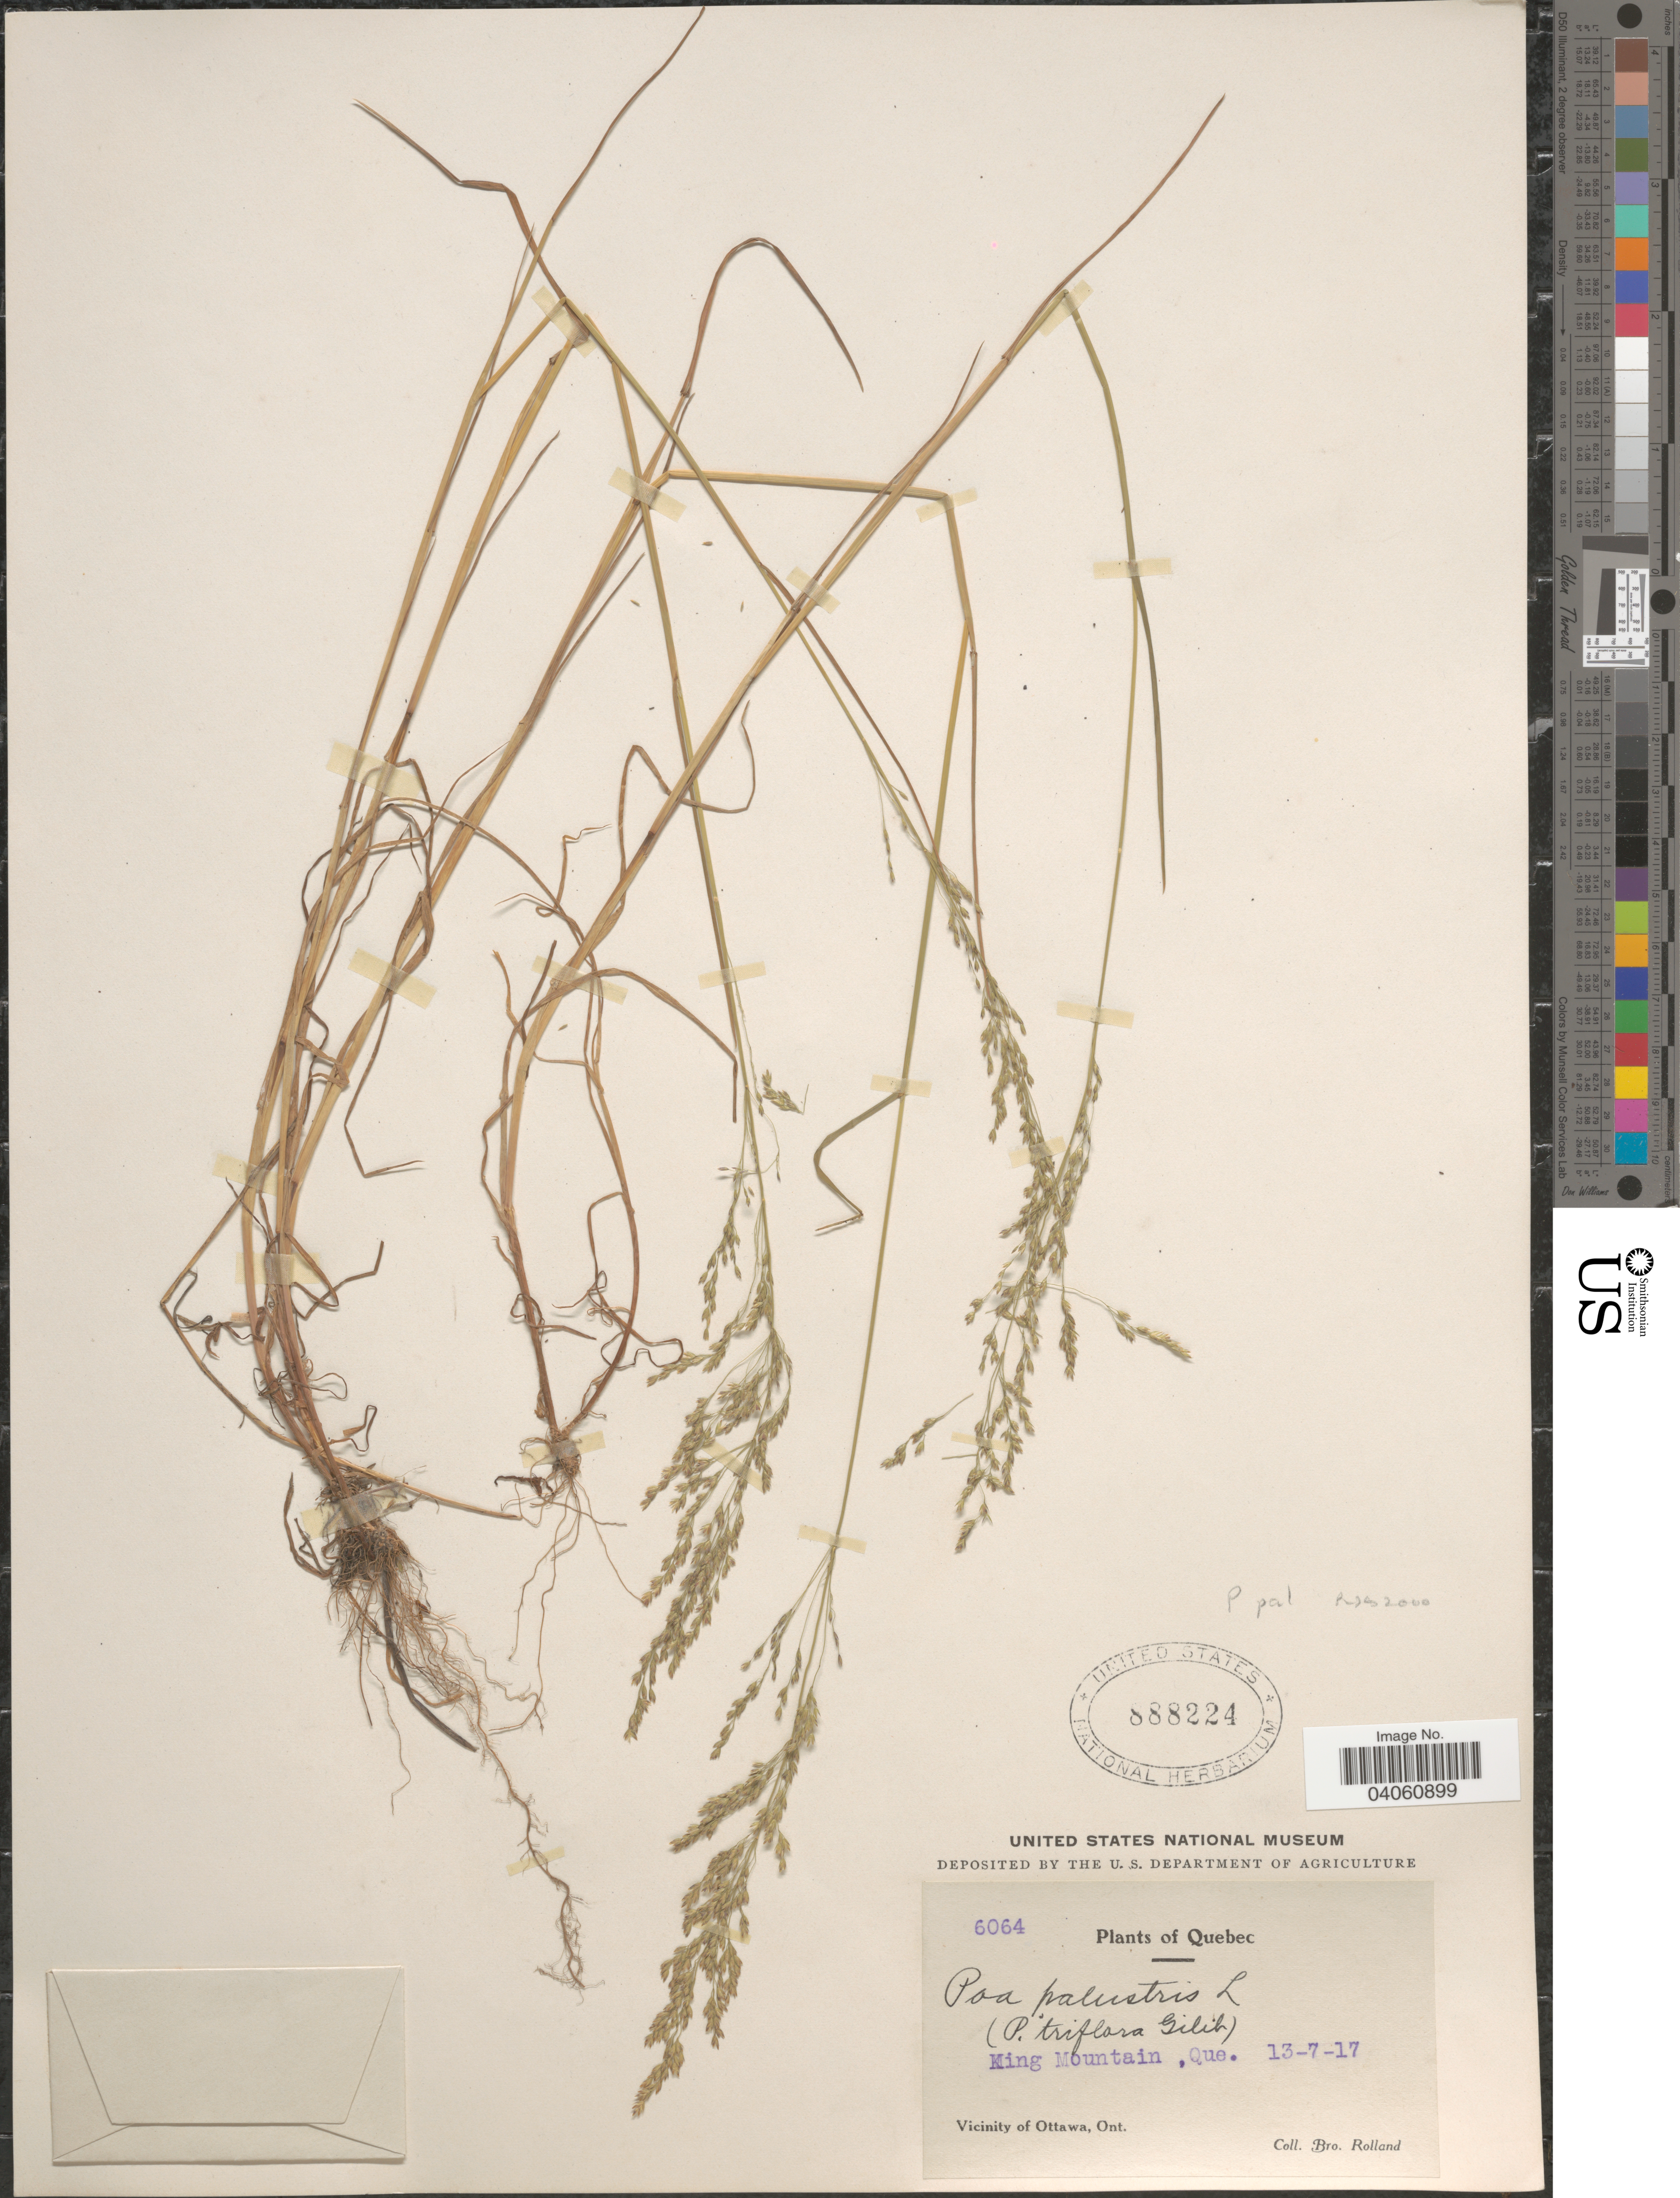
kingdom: Plantae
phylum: Tracheophyta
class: Liliopsida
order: Poales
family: Poaceae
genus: Poa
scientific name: Poa palustris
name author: L.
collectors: B. Rolland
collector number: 6064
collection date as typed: Transcribed d/m/y: 13/7/17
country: Canada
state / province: Quebec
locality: King Mountain.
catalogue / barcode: US 888224